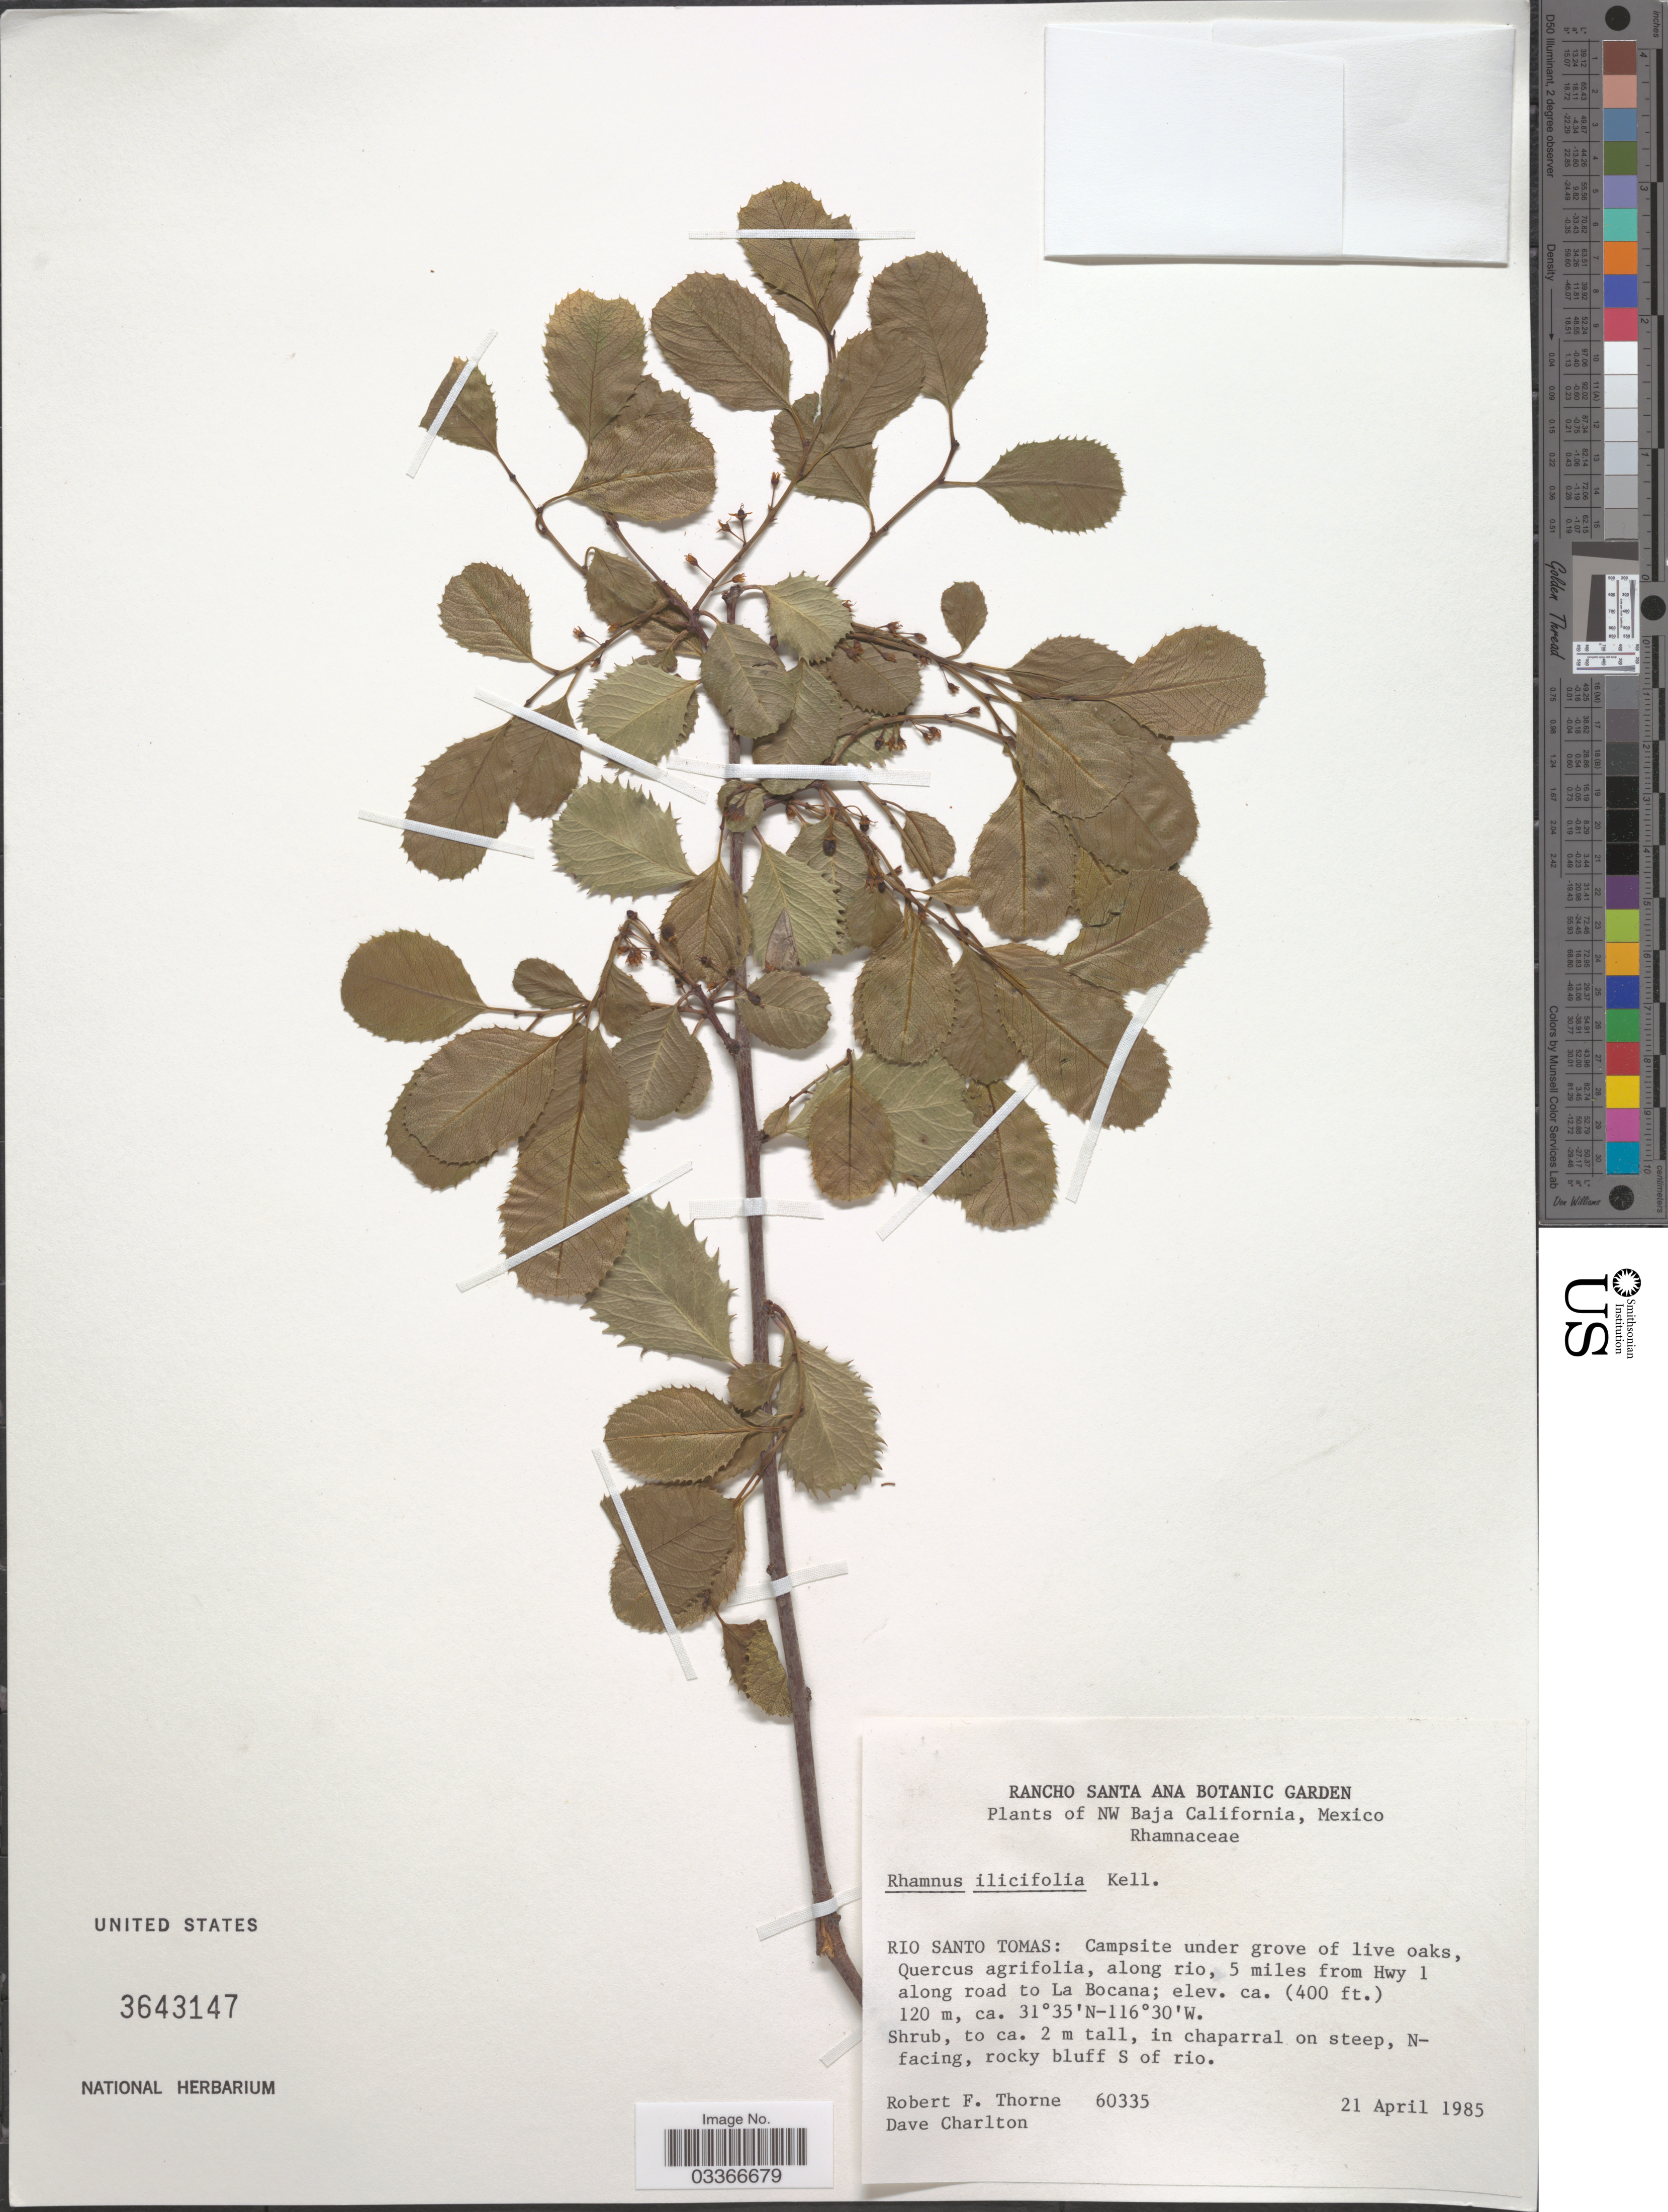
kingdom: Plantae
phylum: Tracheophyta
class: Magnoliopsida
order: Rosales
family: Rhamnaceae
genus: Rhamnus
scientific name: Rhamnus ilicifolia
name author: Kellogg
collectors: R. F. Thorne & D. Charlton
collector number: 60335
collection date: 1985-04-21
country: Mexico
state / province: Baja California Norte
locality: NW Baja California. Rio Santo Tomas: Along rio, 5 miles from Hwy 1 along road to La Bocana.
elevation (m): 122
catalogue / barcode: US 3643147